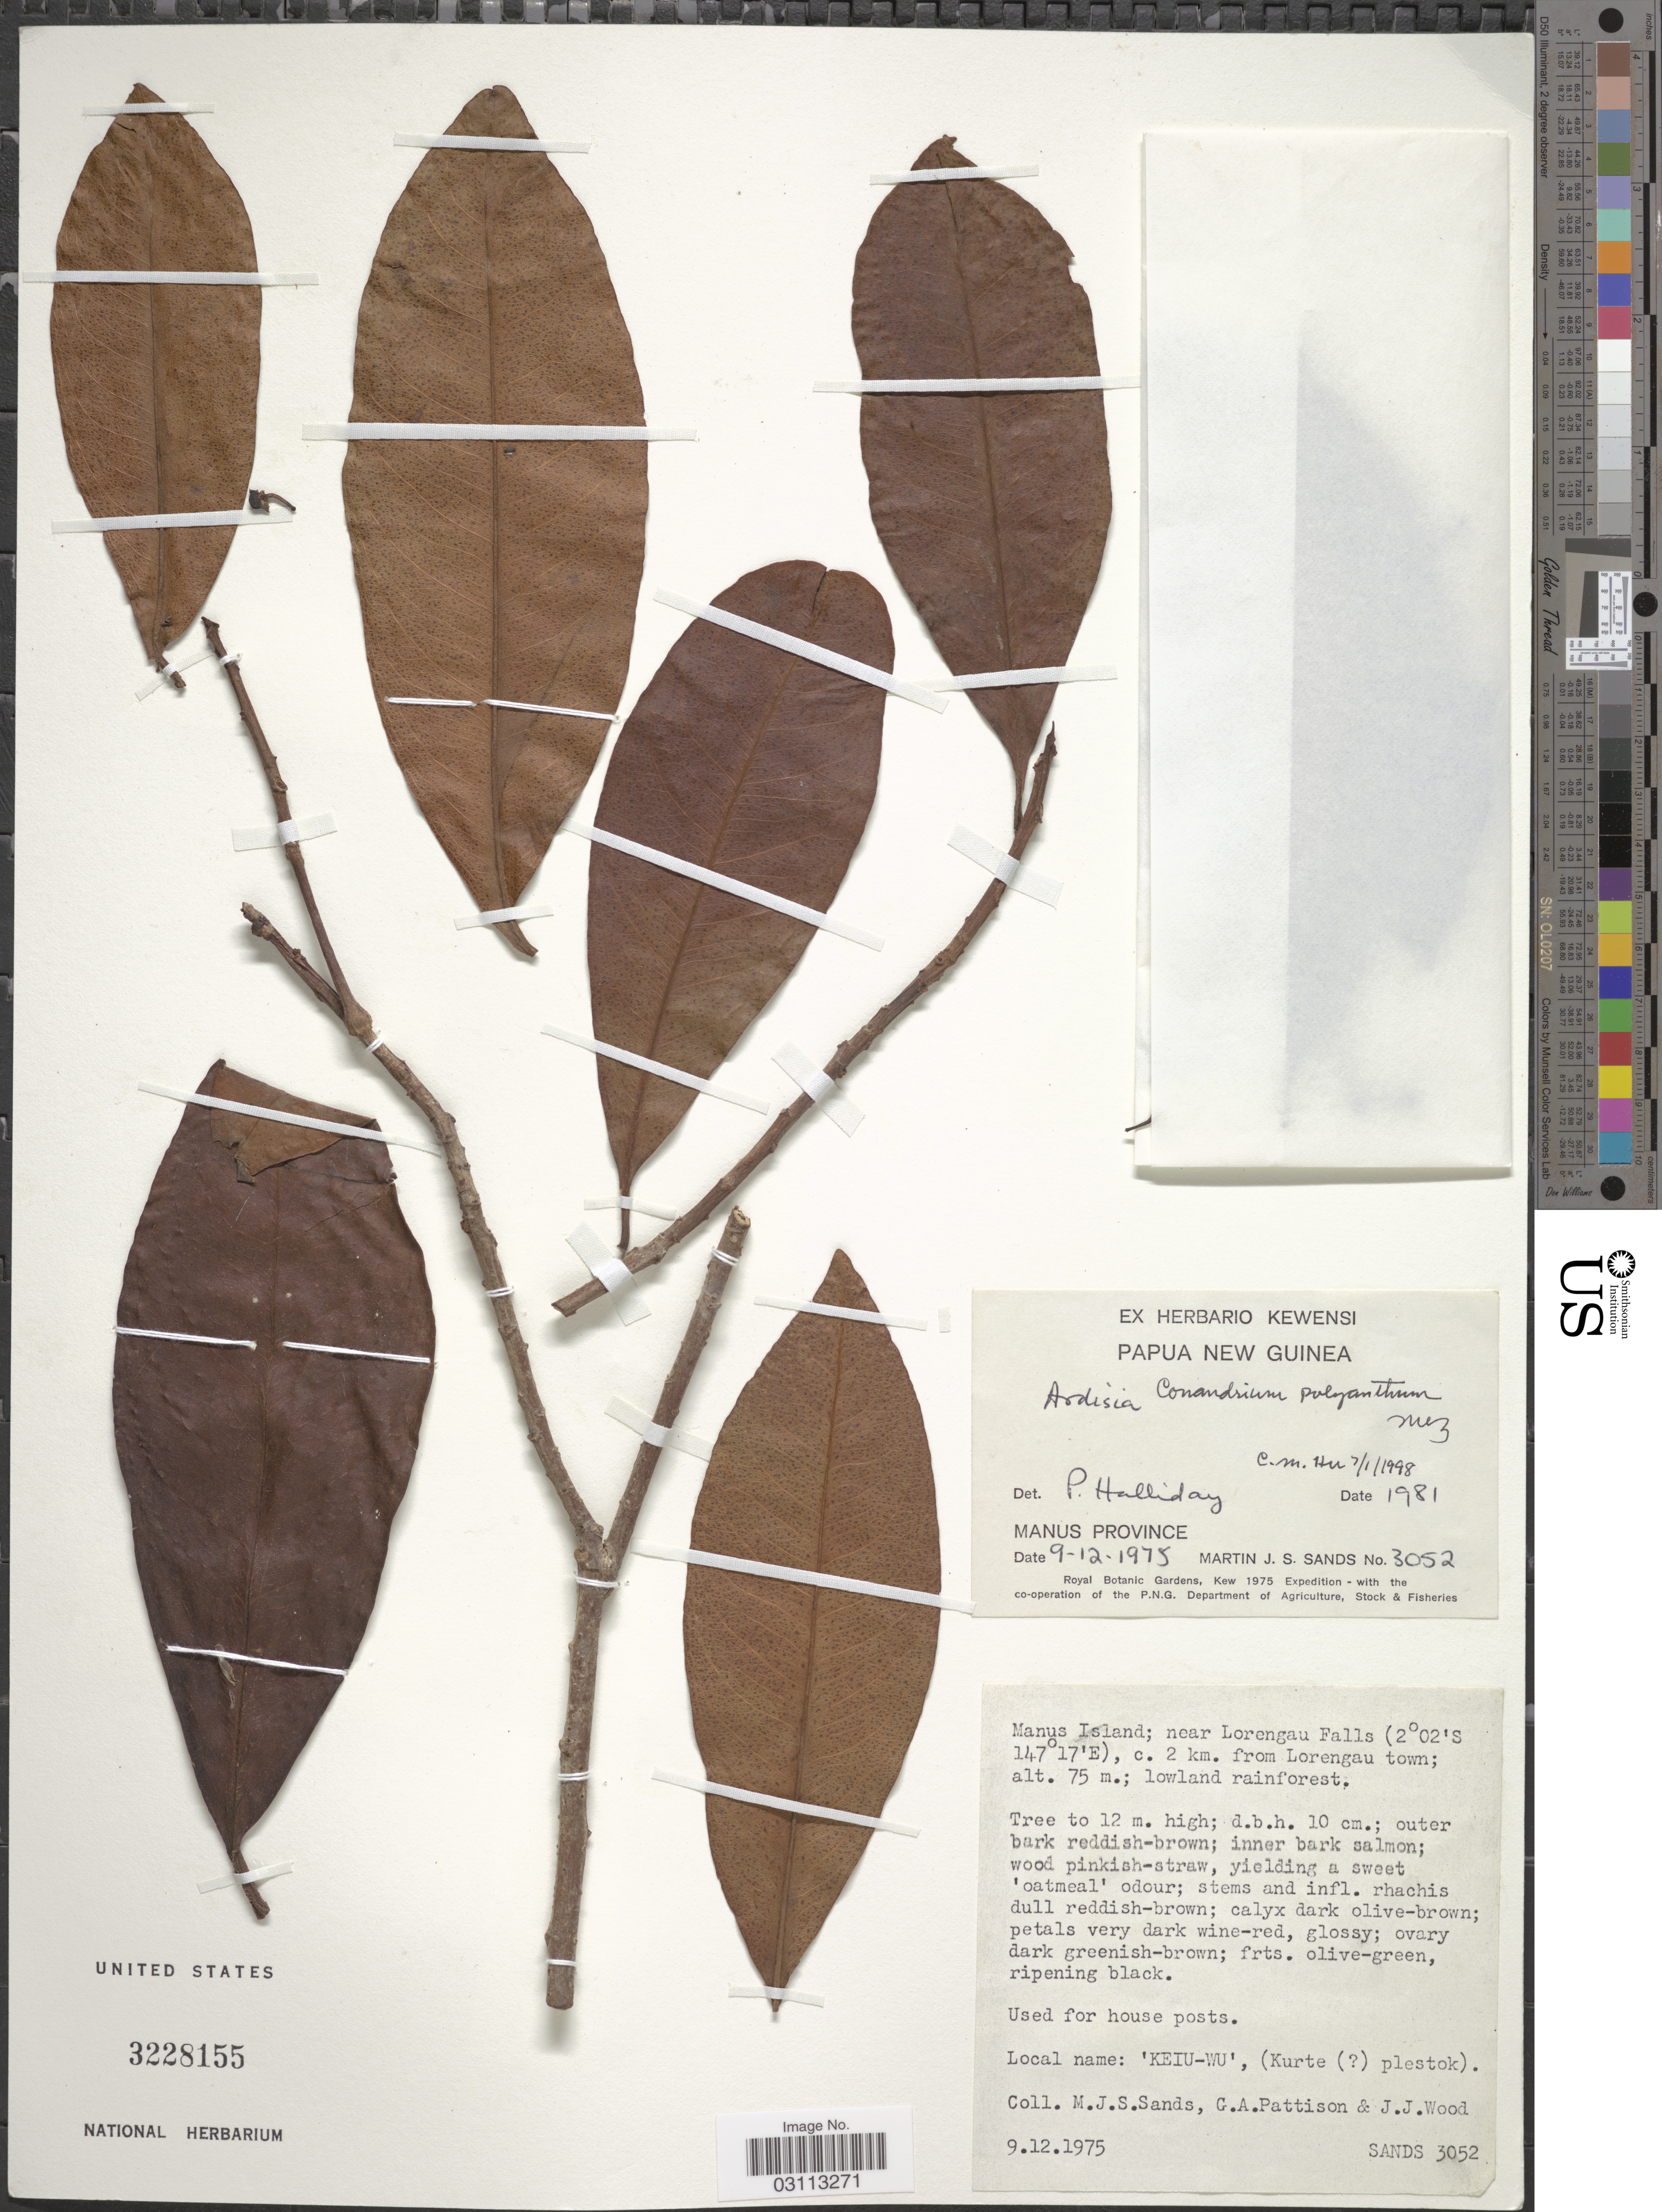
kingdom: Plantae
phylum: Tracheophyta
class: Magnoliopsida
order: Ericales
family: Primulaceae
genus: Conandrium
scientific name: Conandrium polyanthum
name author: (Lauterb. & K. Schum.) Mez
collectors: M. Sands, G. Pattison & J. Wood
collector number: SANDS3052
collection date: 1975-12-09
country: Papua New Guinea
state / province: Manus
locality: Manus Province. Manus Island; near Lorengau Falls, c. 2 km. from Lorengau town.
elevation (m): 75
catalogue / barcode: US 3228155